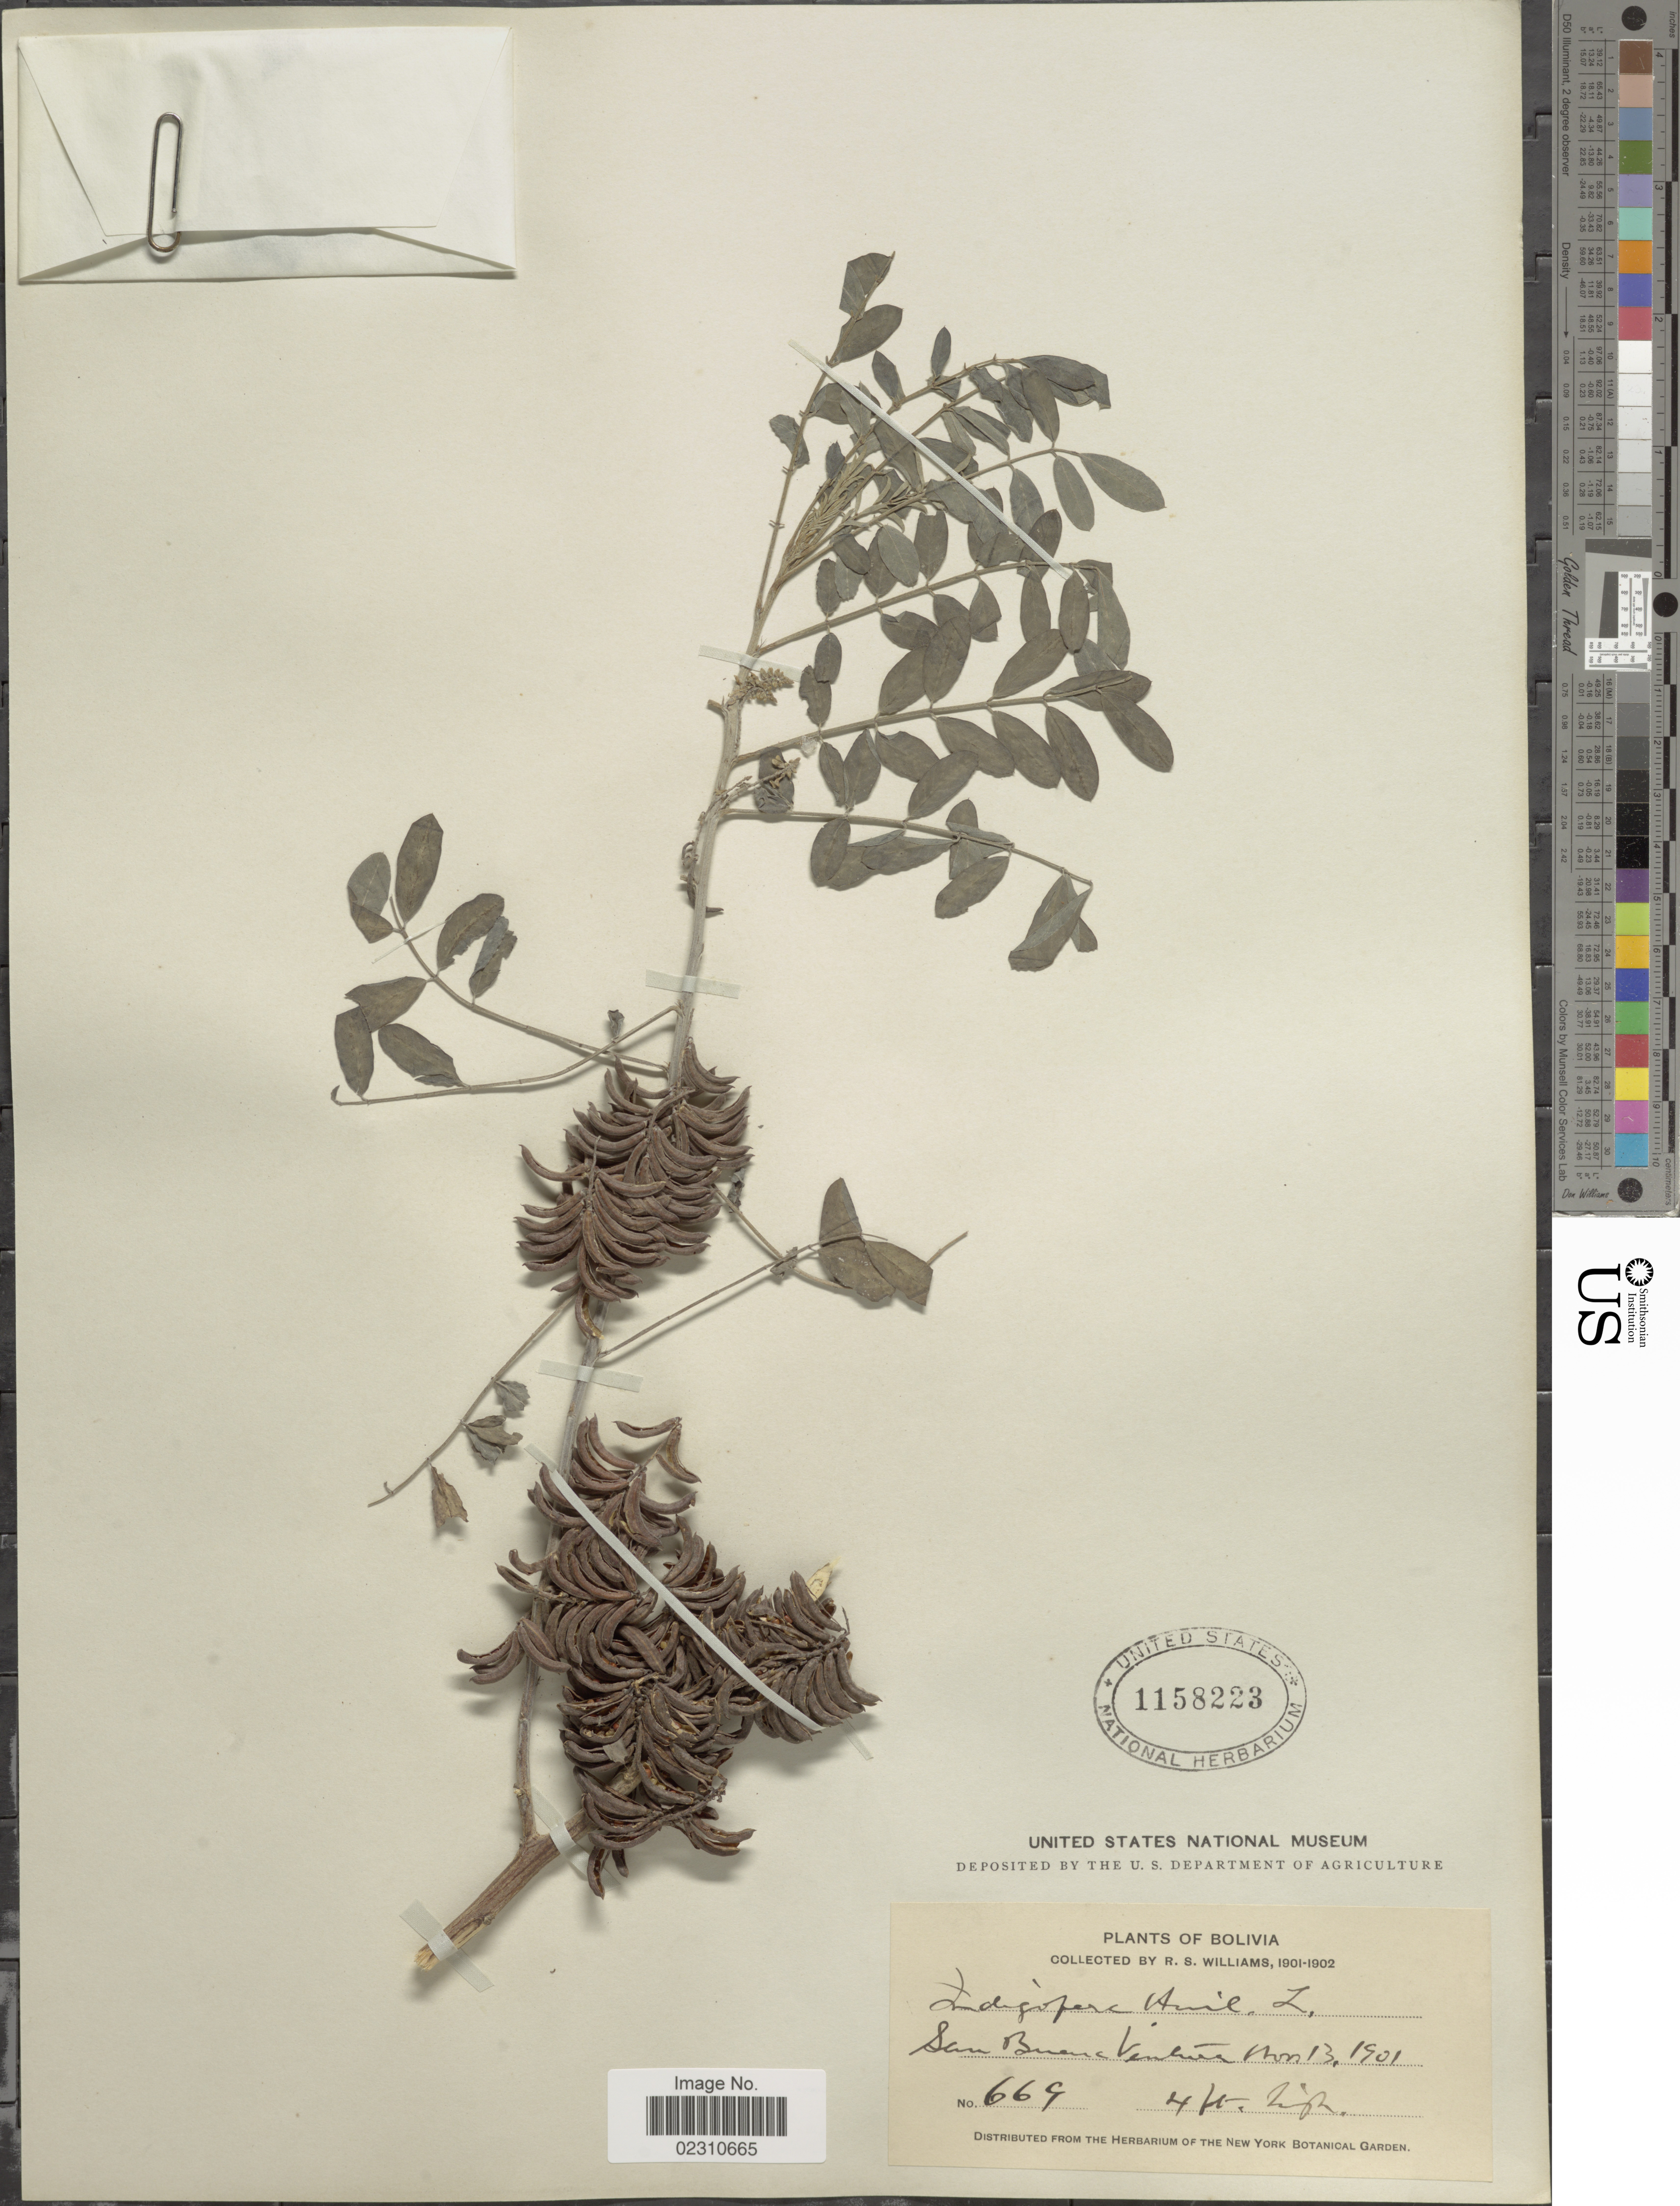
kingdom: Plantae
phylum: Tracheophyta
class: Magnoliopsida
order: Fabales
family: Fabaceae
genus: Indigofera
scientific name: Indigofera suffruticosa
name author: Mill.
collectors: R. S. Williams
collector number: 669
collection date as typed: Nov. 13, 1901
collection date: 1901-11-13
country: Bolivia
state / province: La Paz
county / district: Iturralde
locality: San Buena Ventura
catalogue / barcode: US 1158223